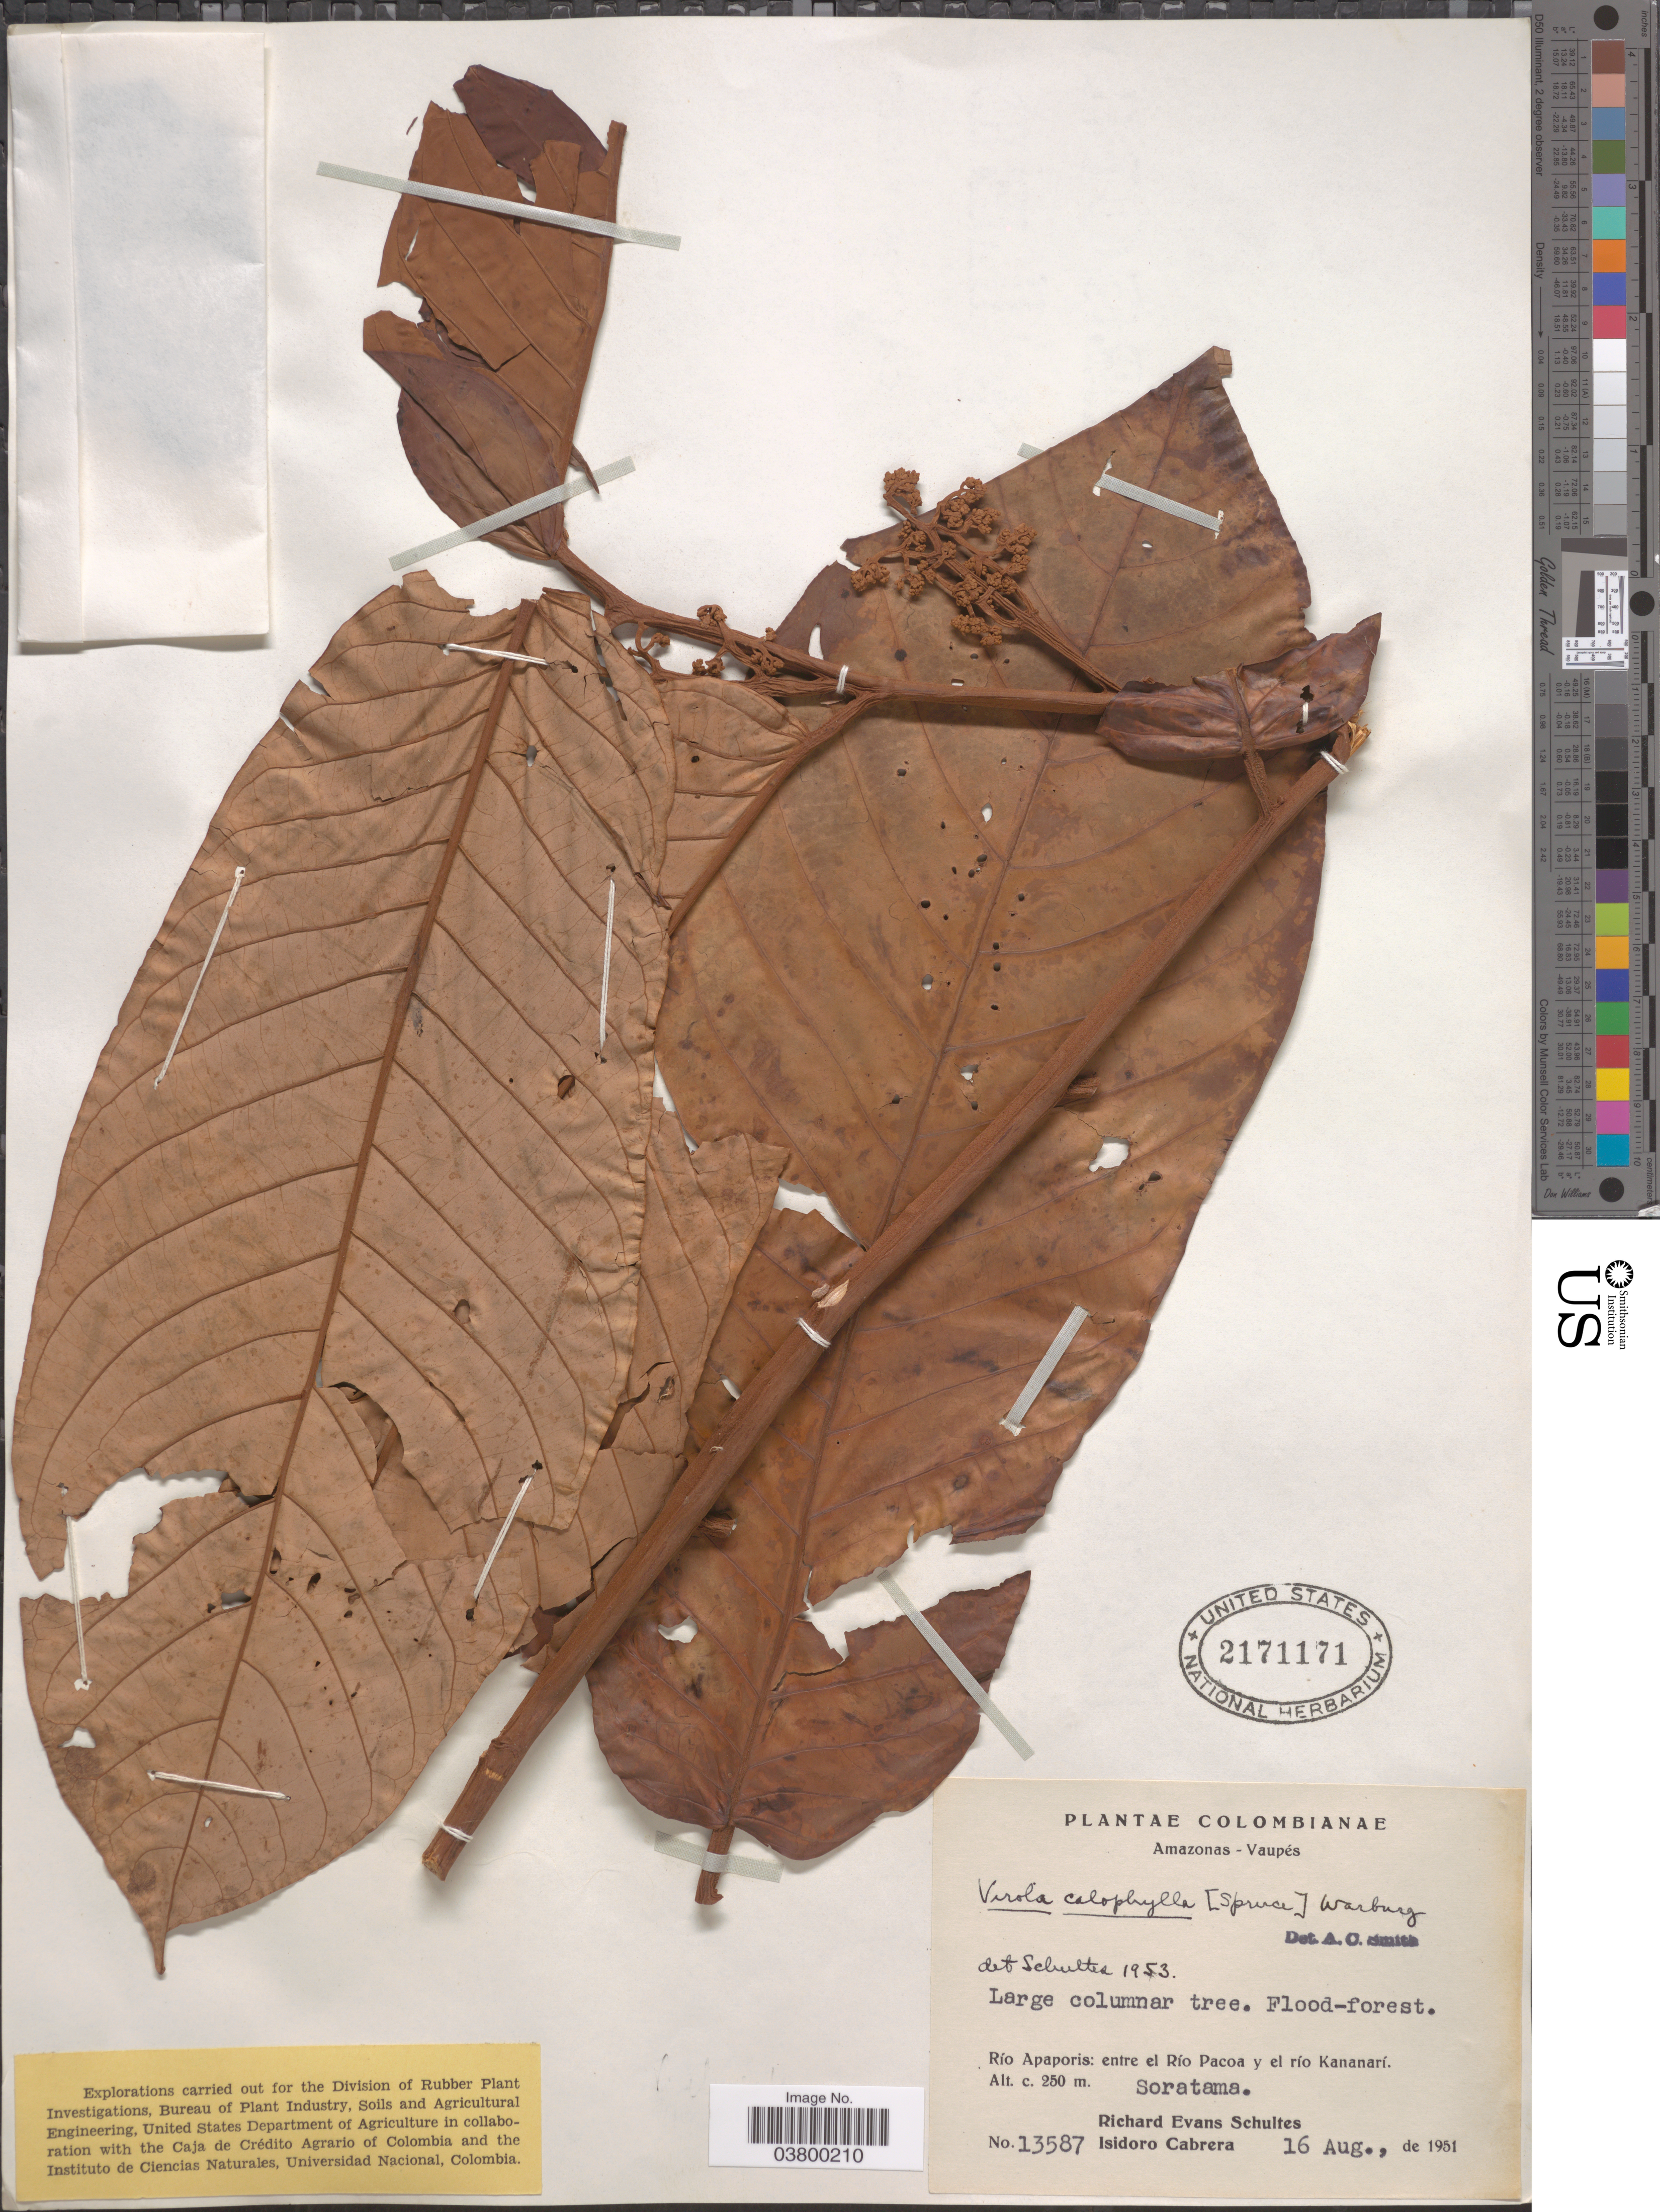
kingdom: Plantae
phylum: Tracheophyta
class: Magnoliopsida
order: Magnoliales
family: Myristicaceae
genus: Virola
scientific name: Virola calophylla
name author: (Spruce) Warb.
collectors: R. E. Schultes & I. Cabrera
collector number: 13587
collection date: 1951-08-16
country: Colombia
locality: Amazonas-Vaupés. Río Apaporis: entre el Río Pacoa y el río Kananarí. Soratama.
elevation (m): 250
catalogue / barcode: US 2171171